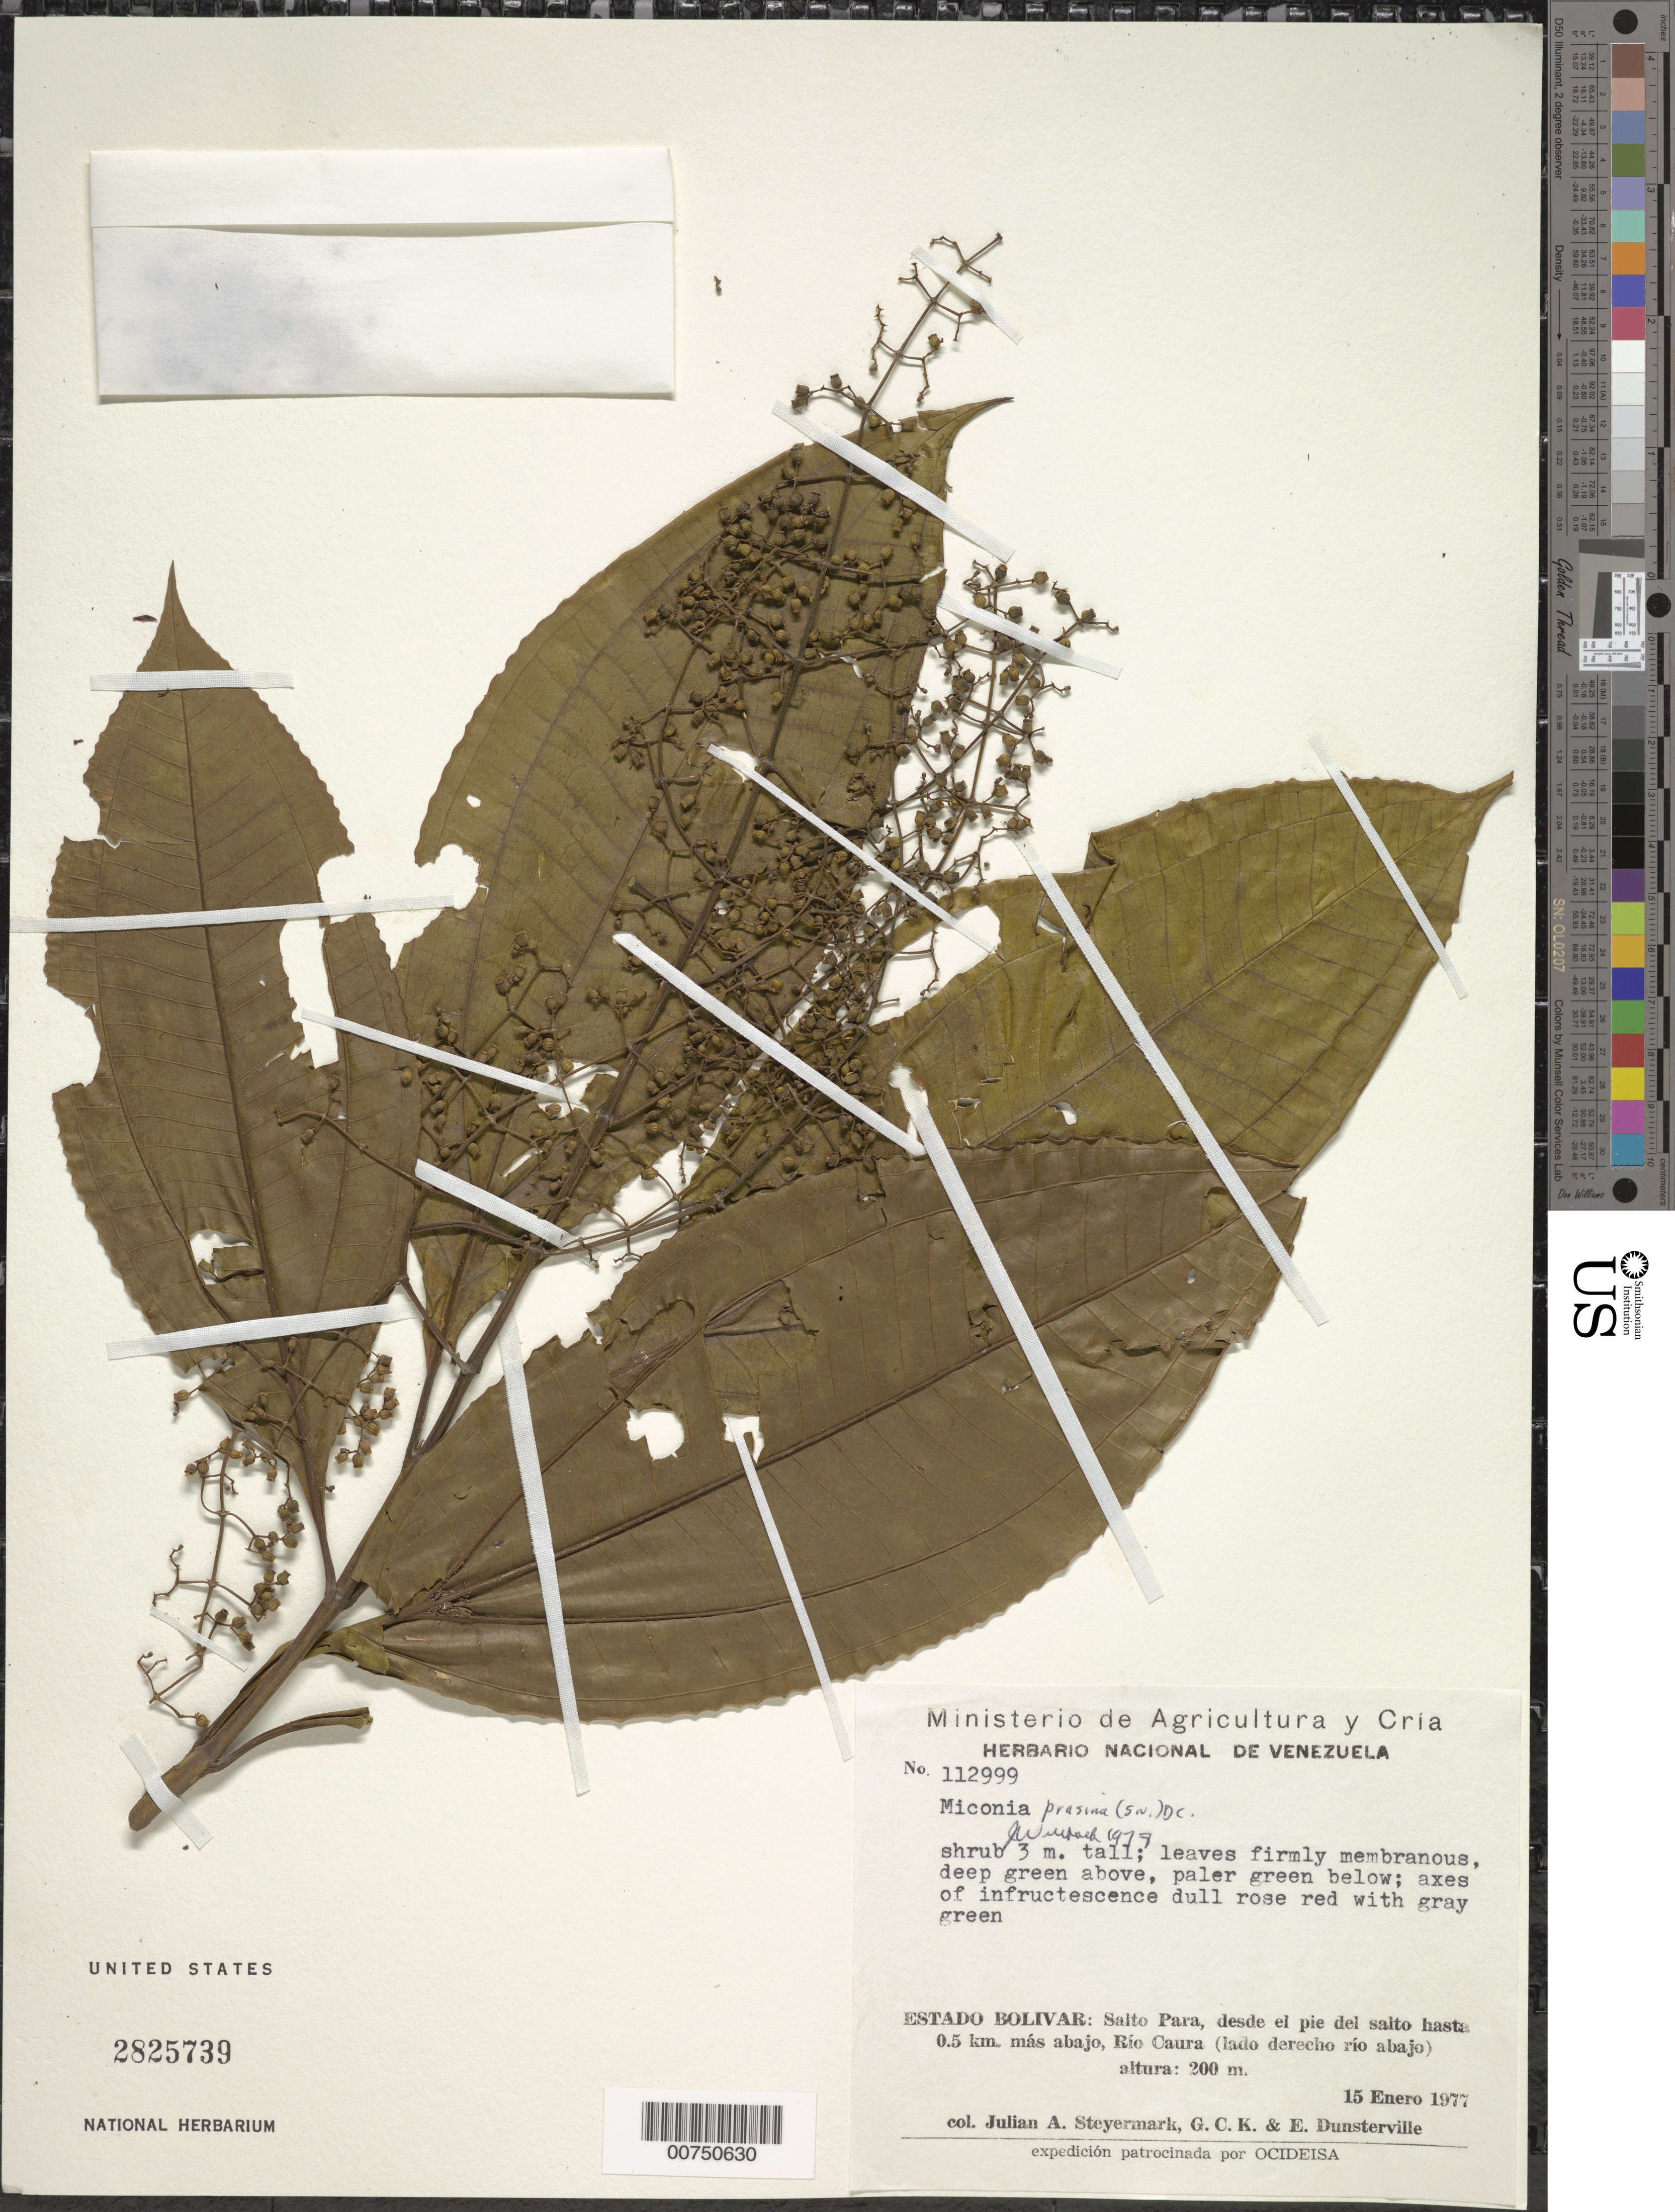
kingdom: Plantae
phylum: Tracheophyta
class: Magnoliopsida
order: Myrtales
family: Melastomataceae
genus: Miconia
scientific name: Miconia prasina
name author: (Sw.) DC.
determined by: Wurdack, John J., (US), US (UNITED STATES)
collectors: J. Steyermark, G. C. K. Dunsterville & E. Dunsterville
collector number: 112999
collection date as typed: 14-Jan-77 to 17-Jan-77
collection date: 1977-01-14/1977-01-17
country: Venezuela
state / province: Bolívar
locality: Salto Para, after bottom of spring up to 0.5 km below, Río Caura (right bank of river)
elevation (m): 200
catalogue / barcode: US 2825739